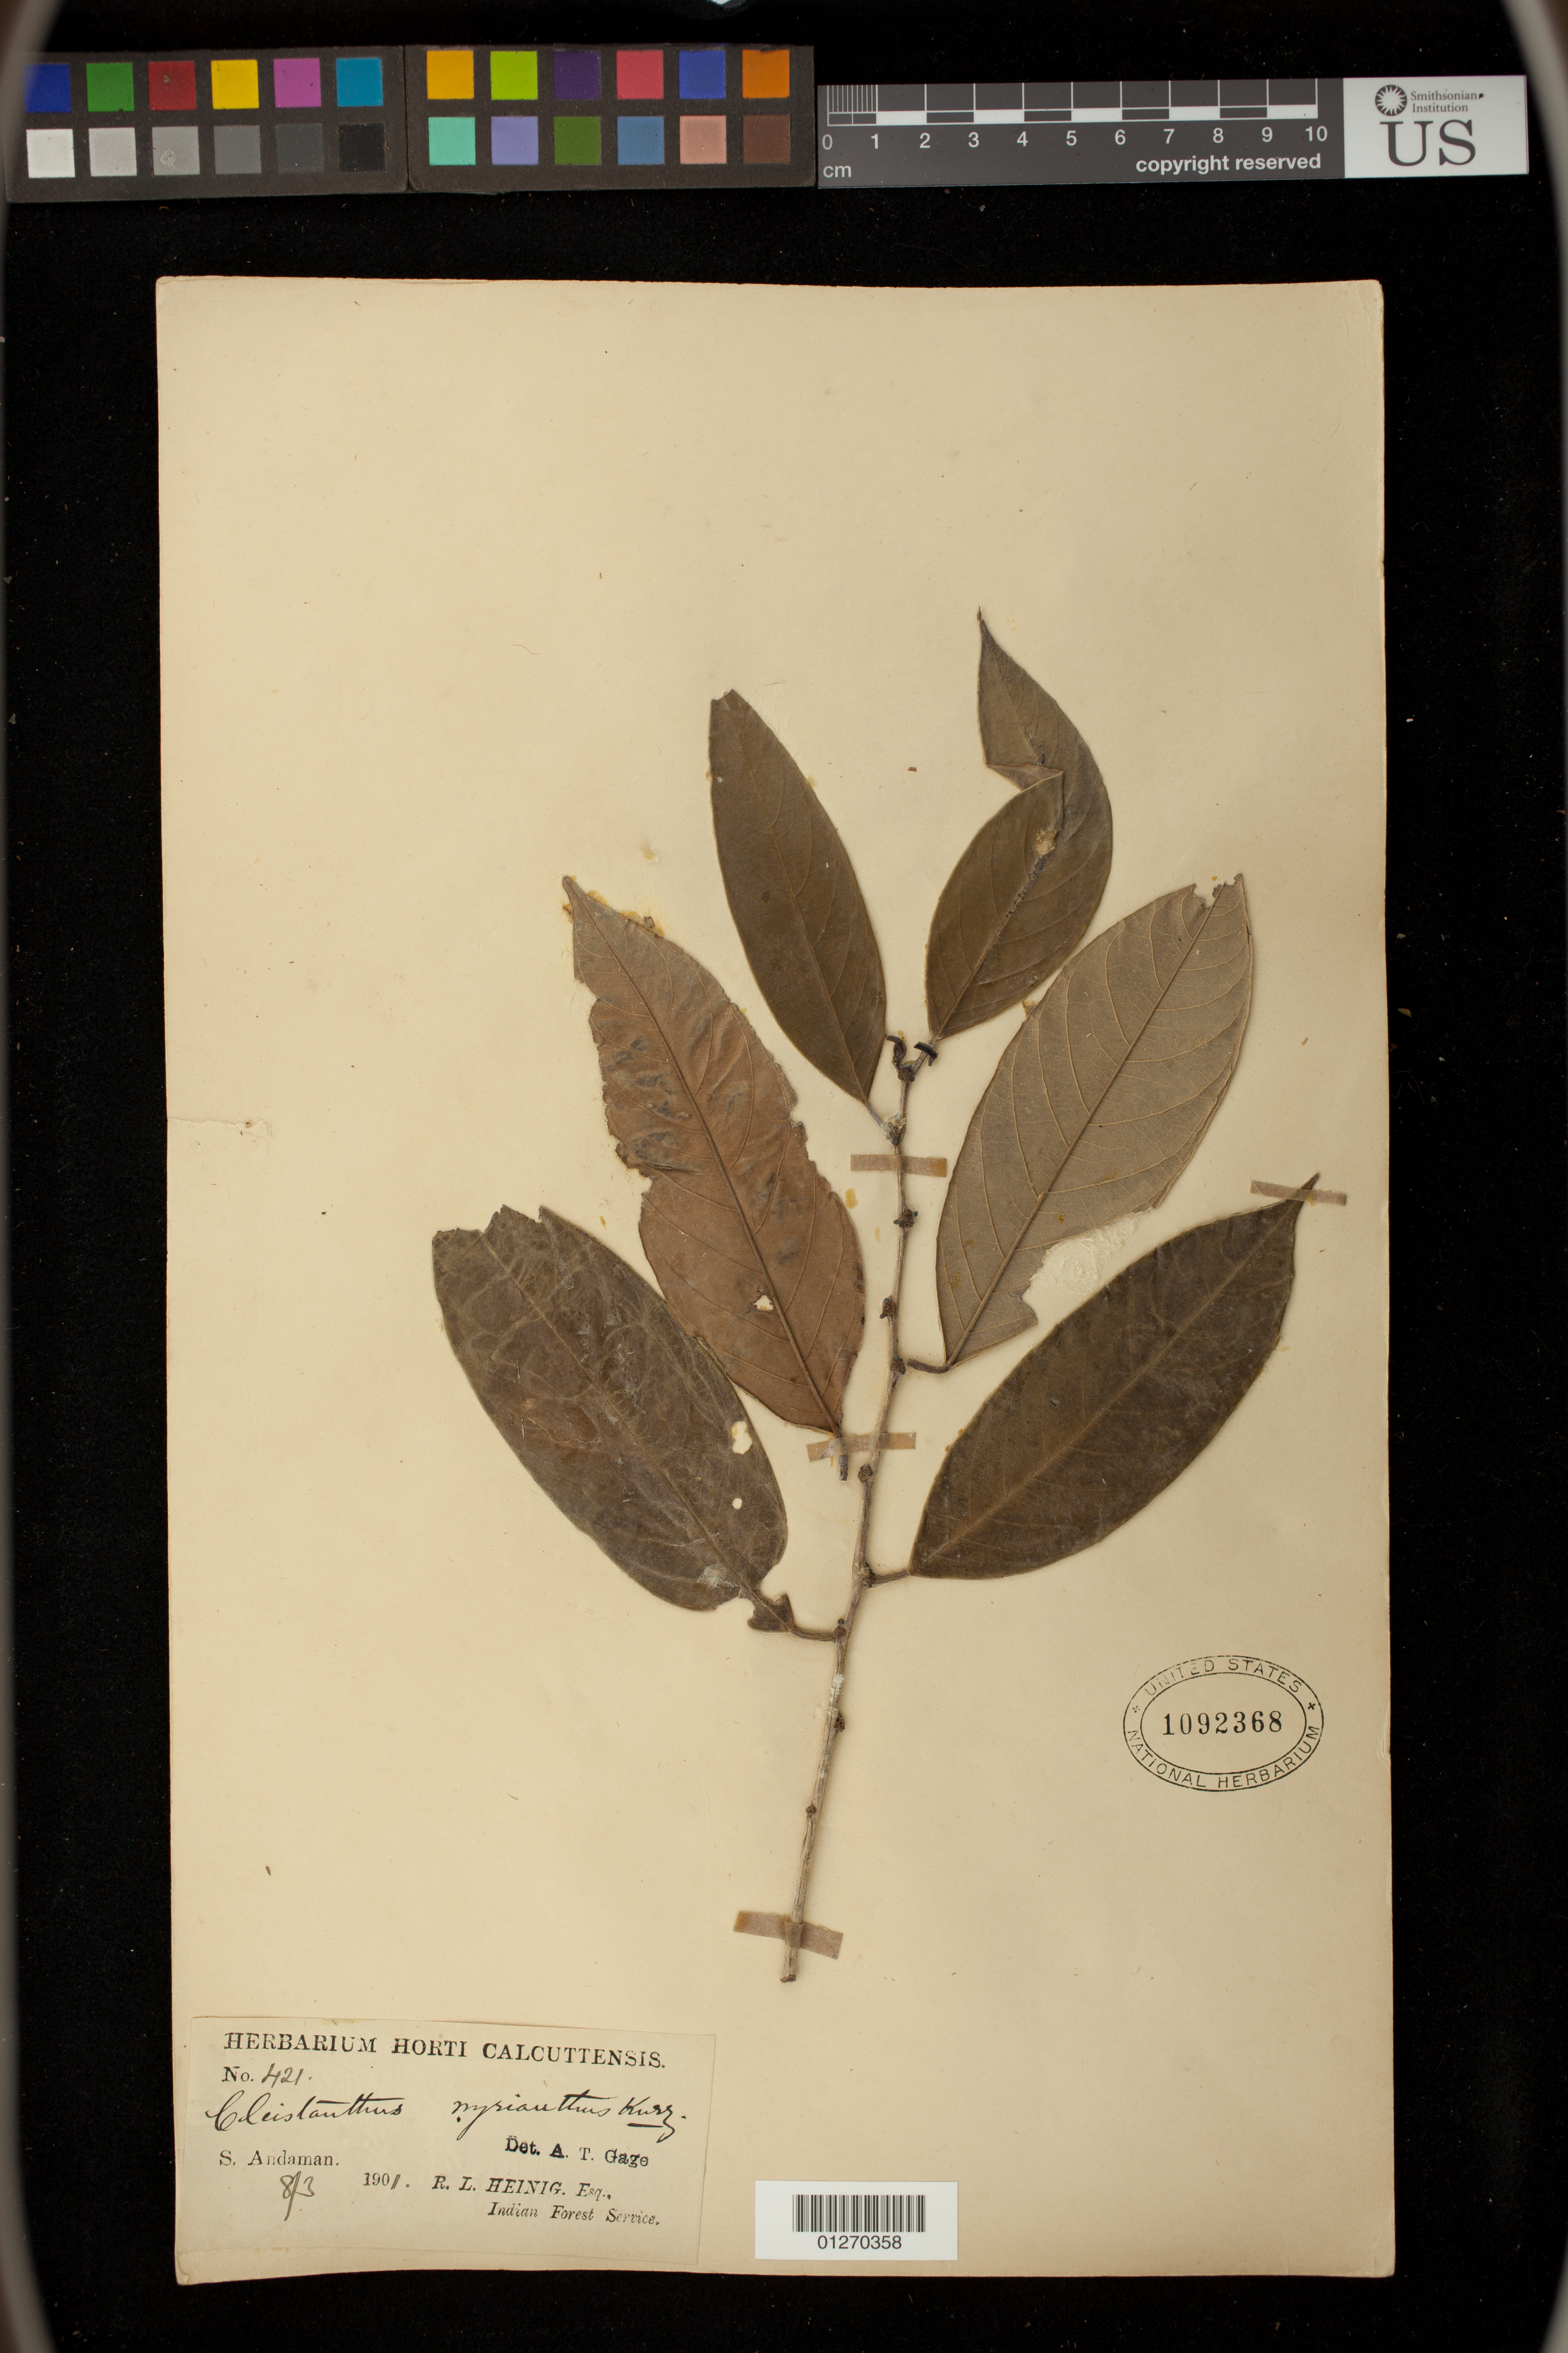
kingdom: Plantae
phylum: Tracheophyta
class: Magnoliopsida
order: Malpighiales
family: Phyllanthaceae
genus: Cleistanthus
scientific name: Cleistanthus myrianthus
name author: (Hassk.) Kurz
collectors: R. Heinig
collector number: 421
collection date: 1901-08-03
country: India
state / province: Andaman and Nicobar Islands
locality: S. Andaman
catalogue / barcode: US 1092368